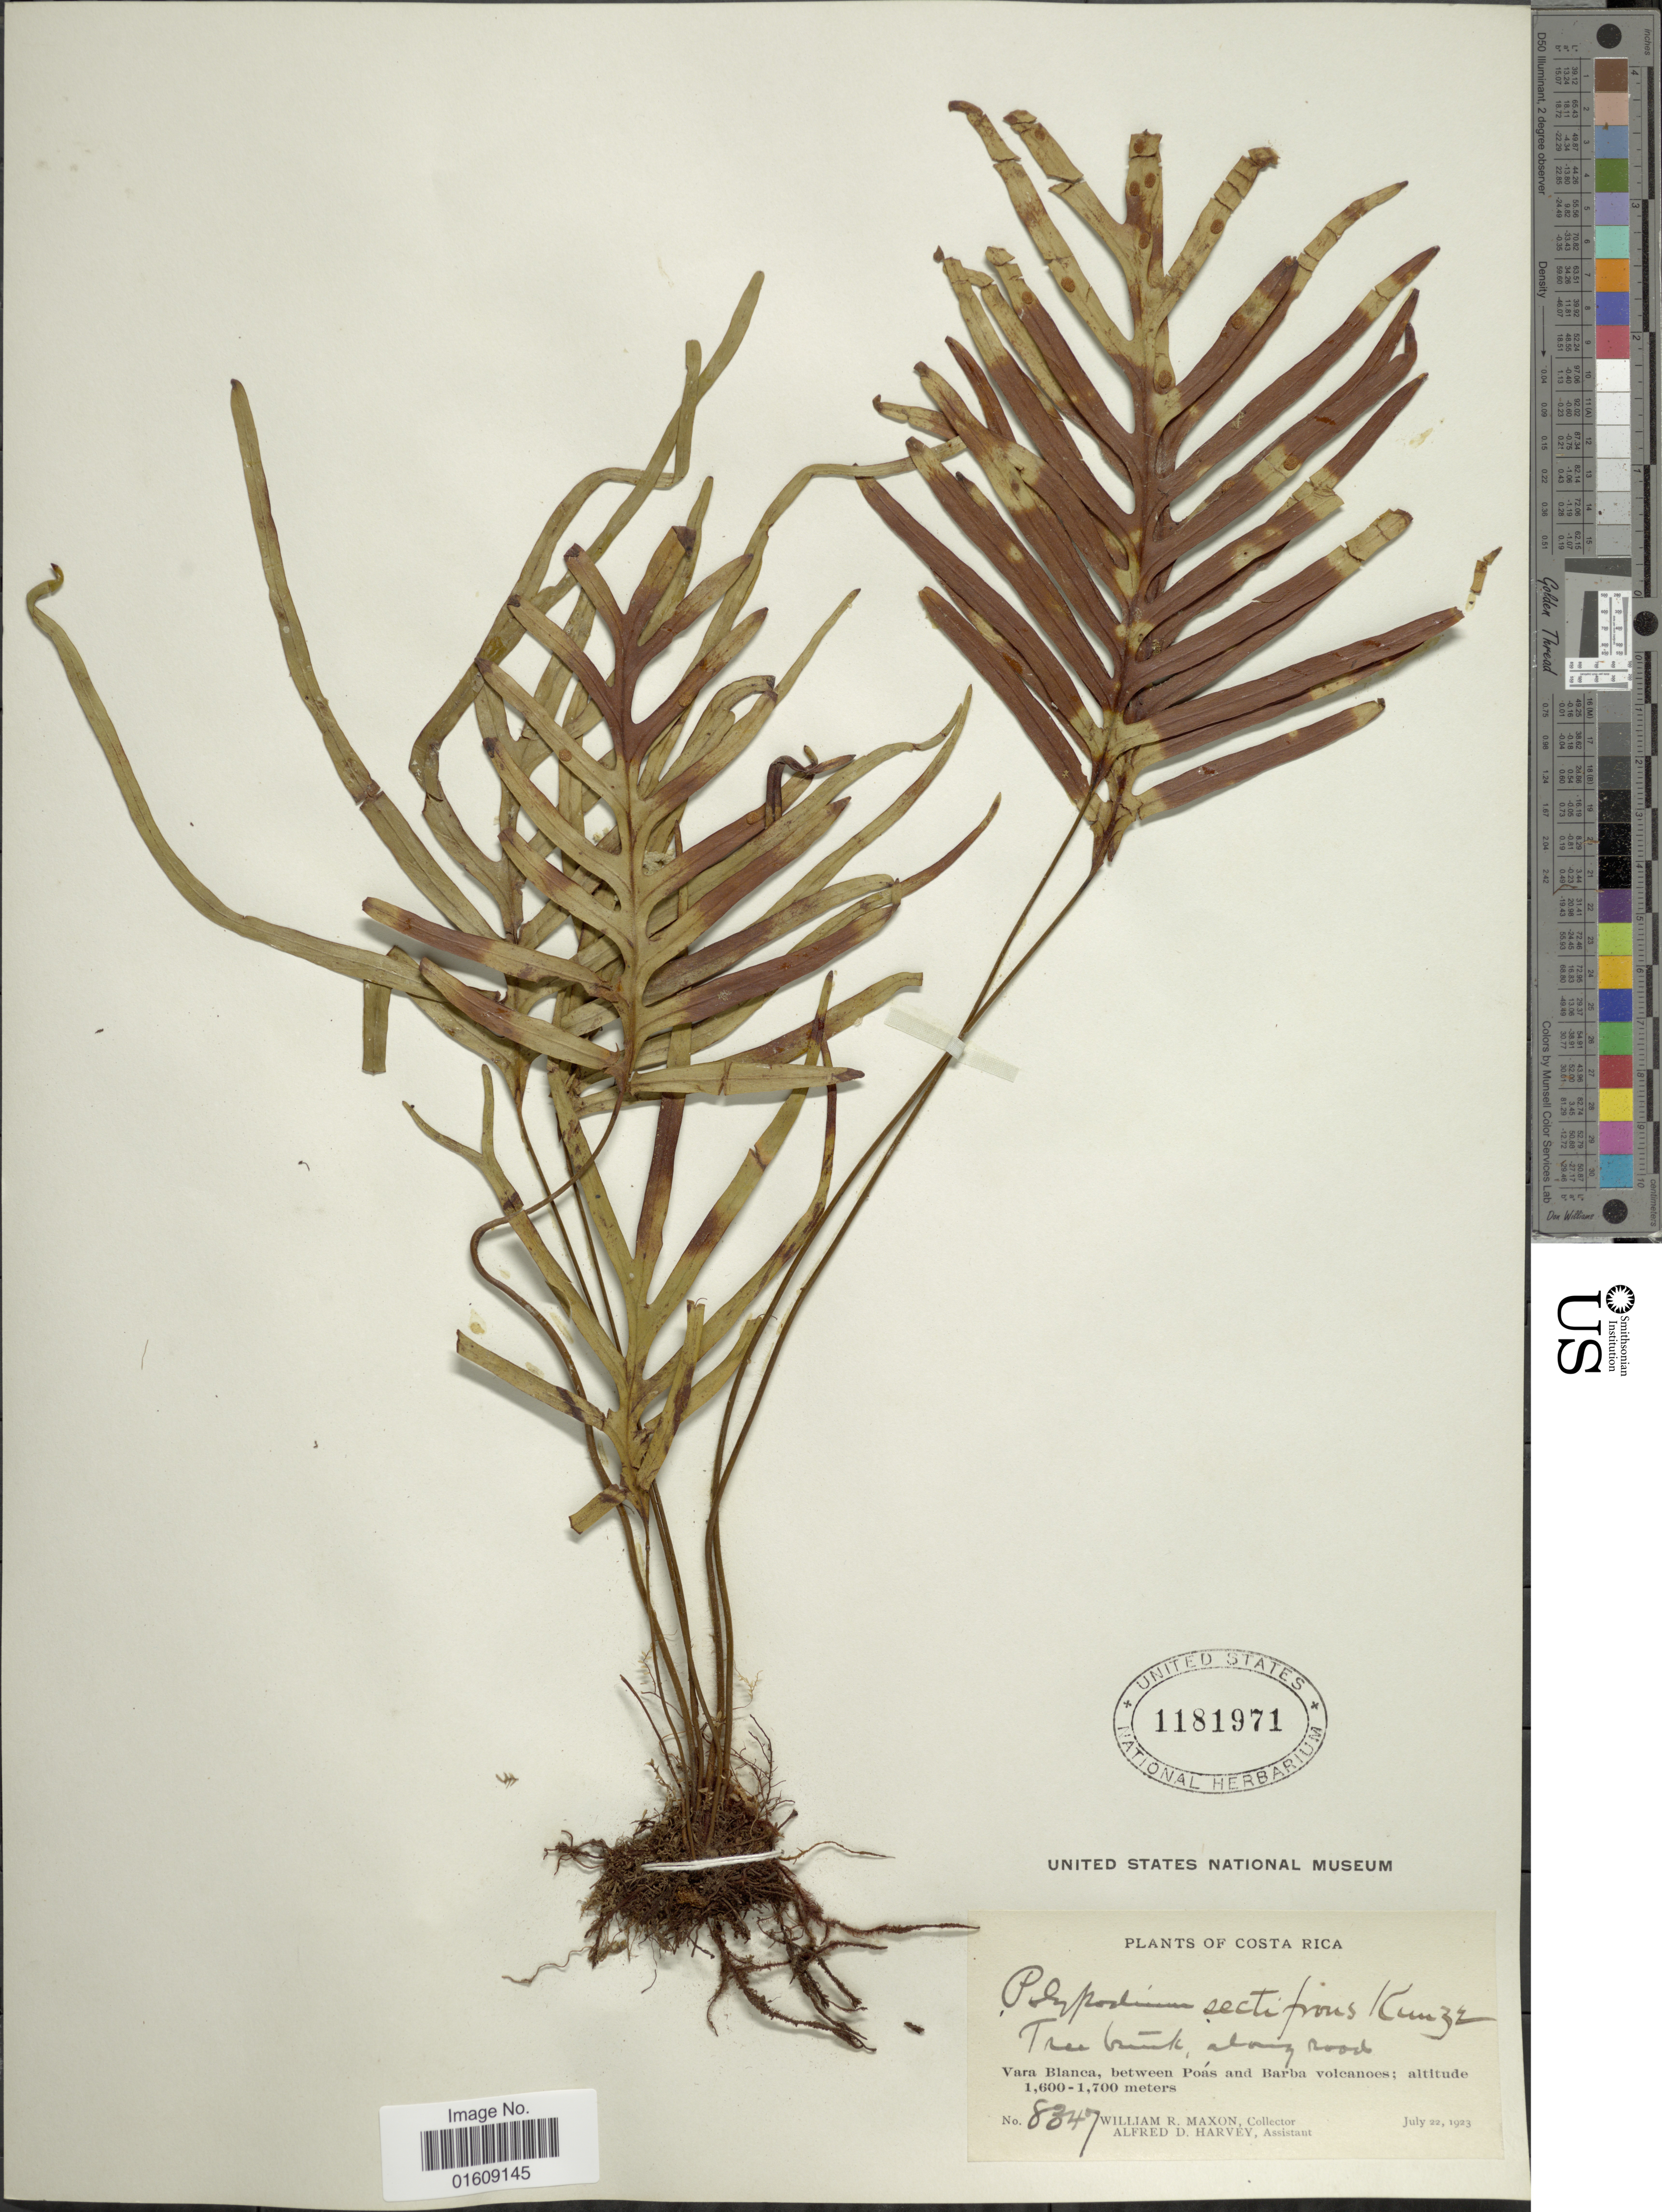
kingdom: Plantae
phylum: Tracheophyta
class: Polypodiopsida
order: Polypodiales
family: Polypodiaceae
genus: Zygophlebia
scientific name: Zygophlebia sectifrons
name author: (Kunze ex Mett.) L.E. Bishop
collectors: W. R. Maxon & A. D. Harvey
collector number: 8347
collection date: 1923-07-22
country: Costa Rica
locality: Costa Rica, Vara Blanca, between Poás and Barba volcanoes.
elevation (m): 1600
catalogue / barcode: US 1181971